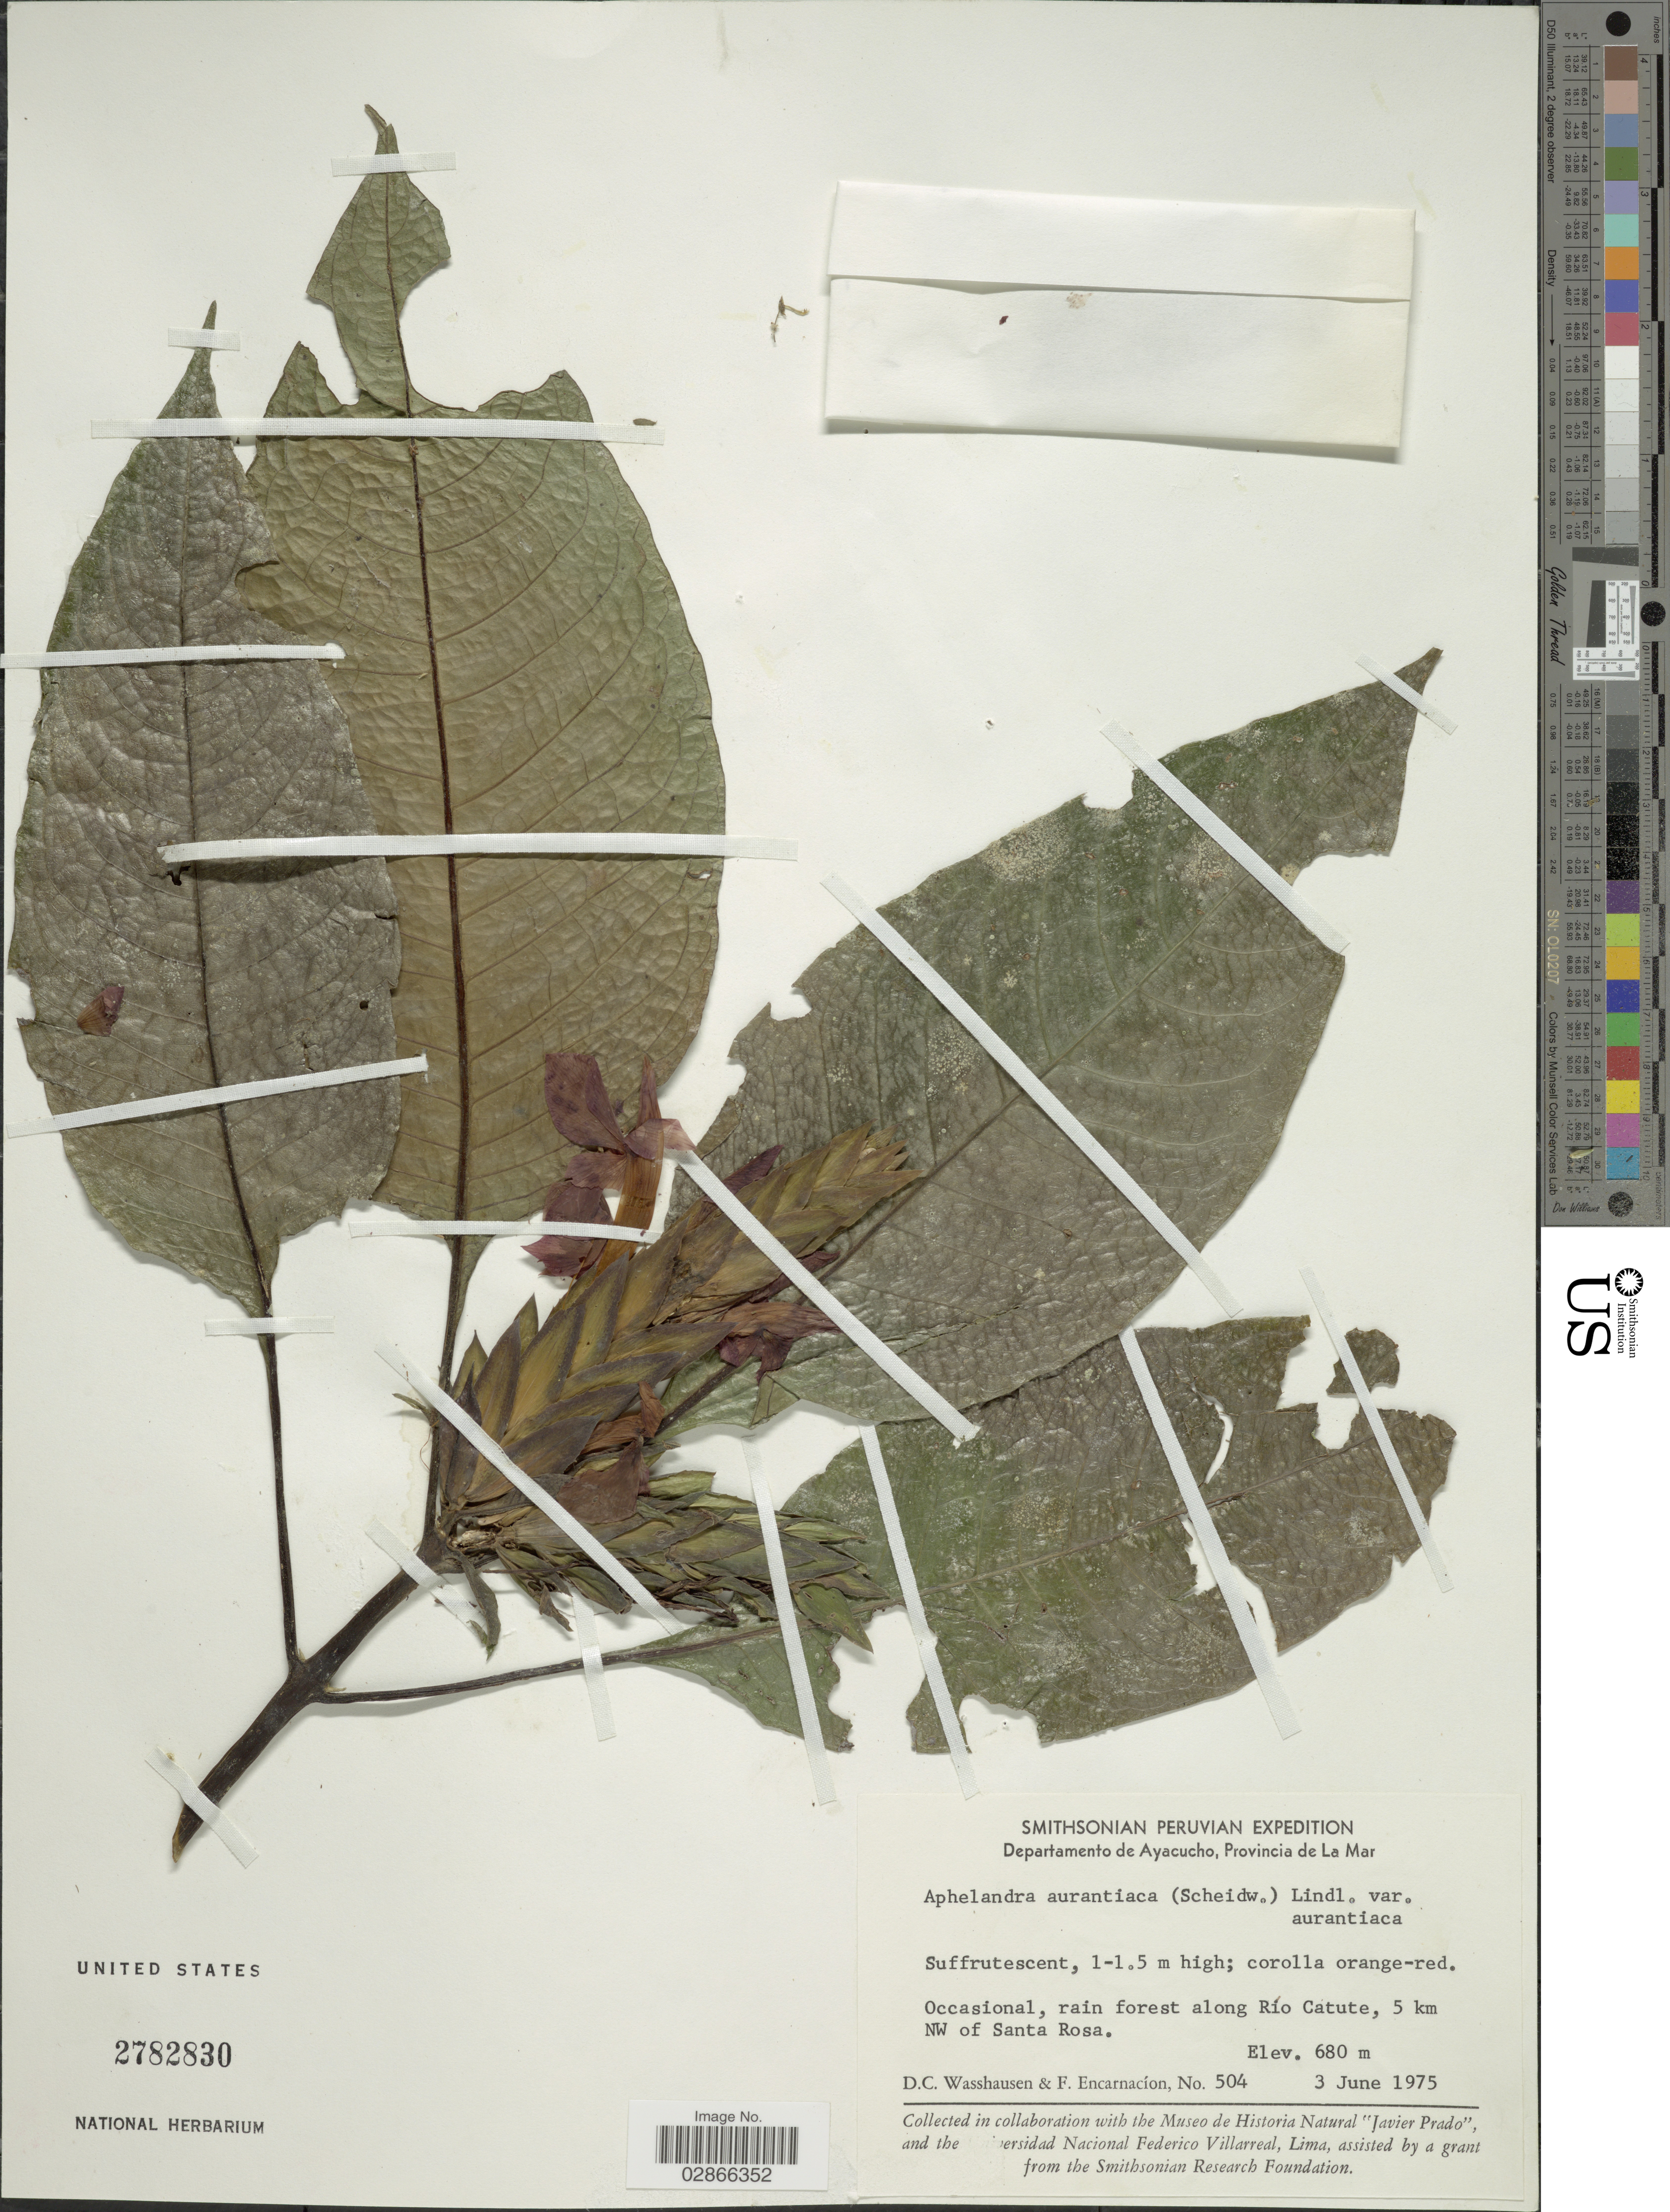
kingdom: Plantae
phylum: Tracheophyta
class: Magnoliopsida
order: Lamiales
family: Acanthaceae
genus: Aphelandra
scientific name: Aphelandra aurantiaca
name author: (Scheidw.) Lindl.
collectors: D. C. Wasshausen & F. Encarnación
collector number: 504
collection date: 1975-06-03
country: Peru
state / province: Ayacucho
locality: Departamento de Ayacucho, Provincia de La Mar. Rain forest along Río Catute, 5 km NW of Santa Rosa.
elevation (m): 680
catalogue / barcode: US 2782830